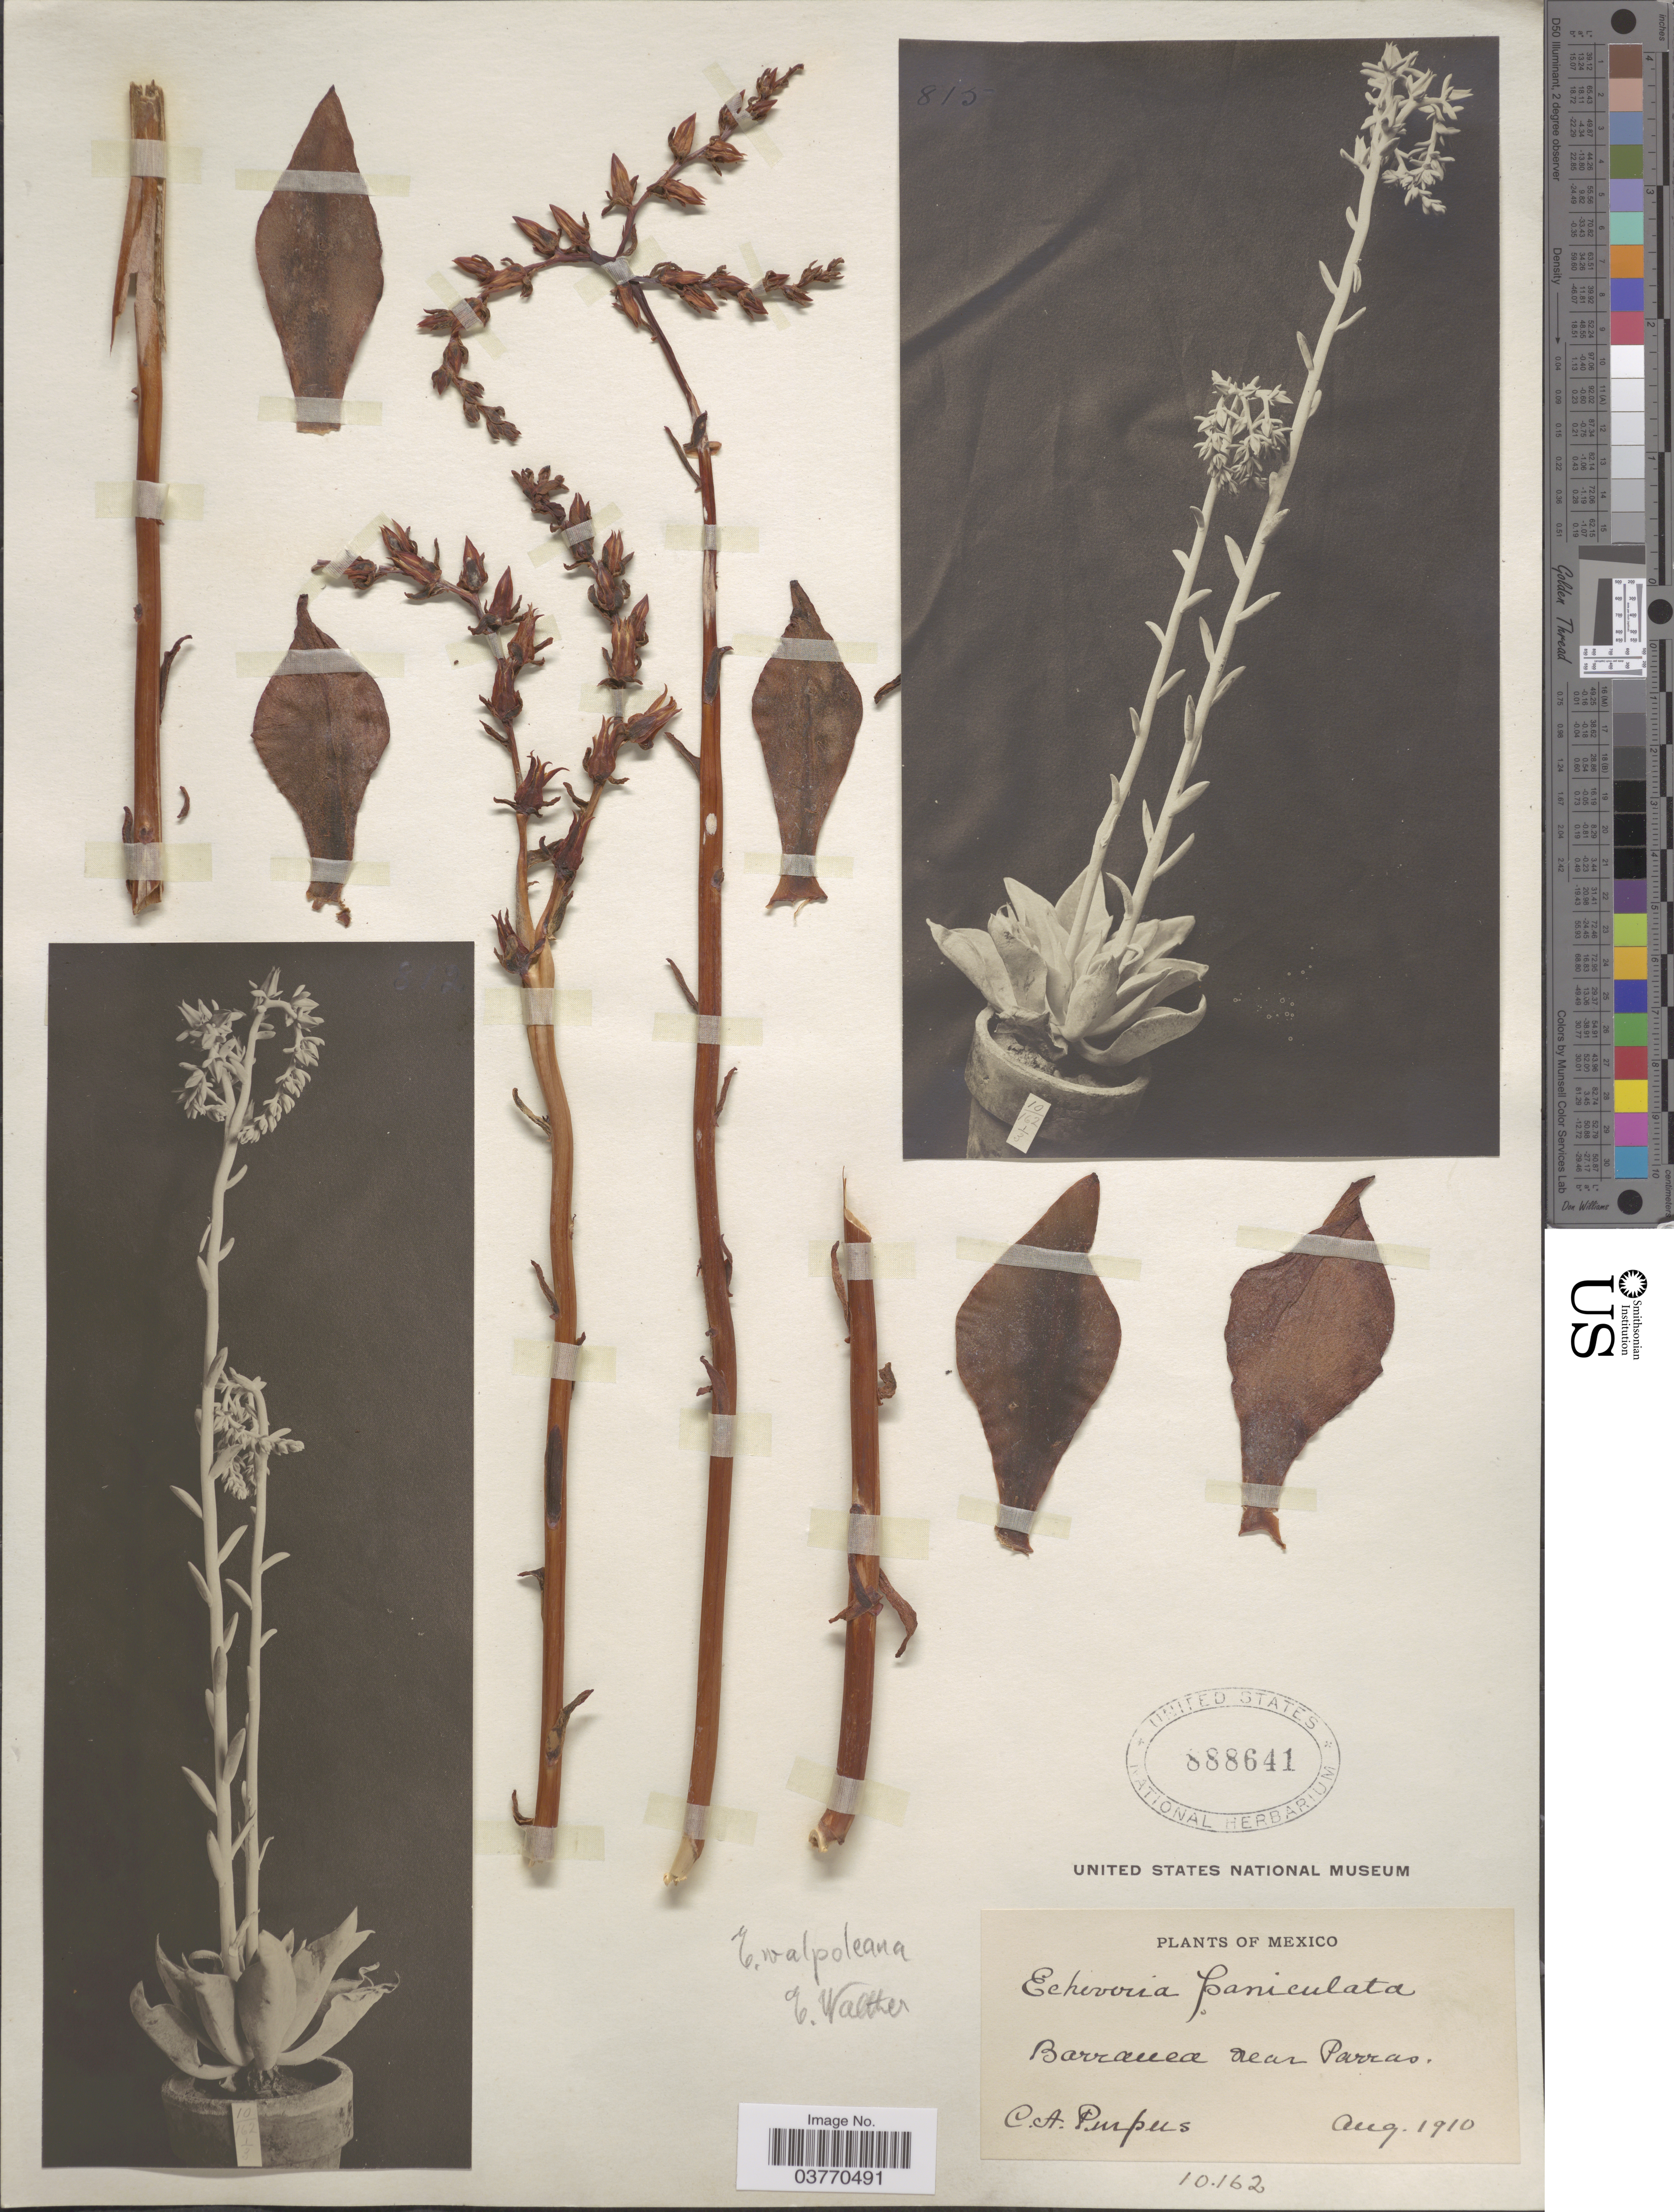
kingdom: Plantae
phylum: Tracheophyta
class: Magnoliopsida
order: Saxifragales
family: Crassulaceae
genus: Echeveria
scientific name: Echeveria walpoleana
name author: Rose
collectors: C. A. Purpus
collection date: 1910-08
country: Mexico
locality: Barranca near Parras.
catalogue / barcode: US 888641